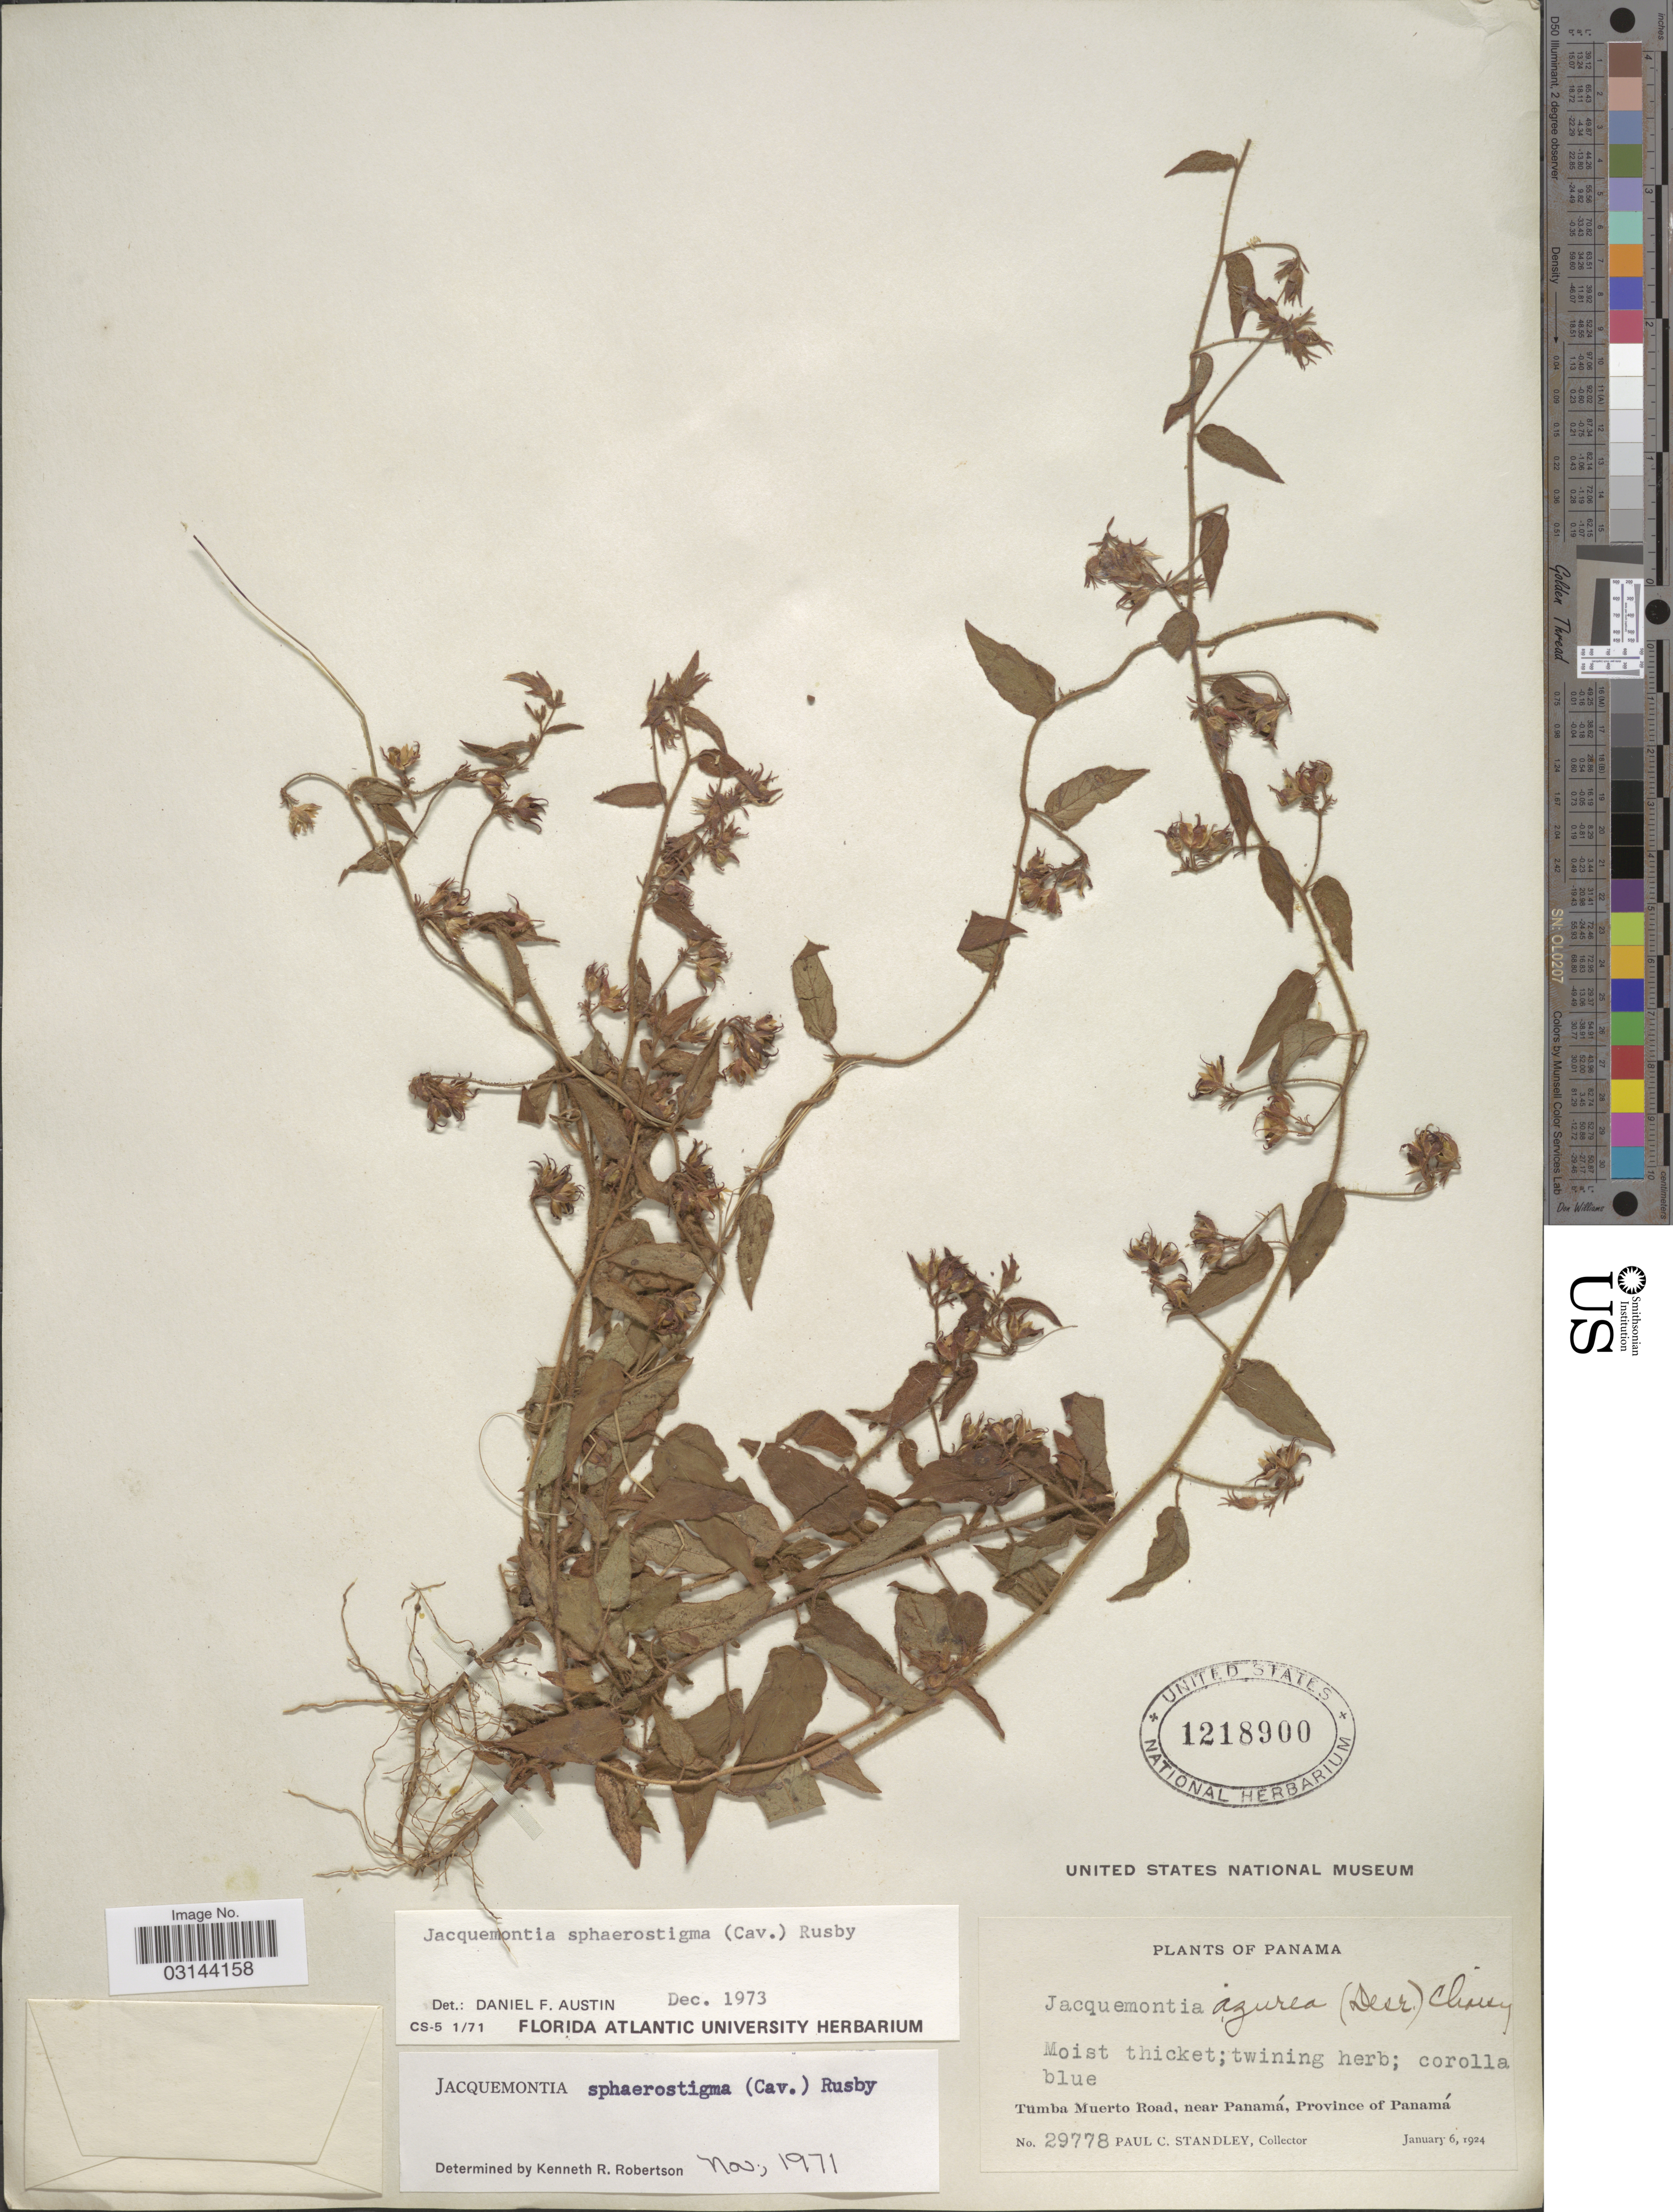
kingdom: Plantae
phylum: Tracheophyta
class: Magnoliopsida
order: Solanales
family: Convolvulaceae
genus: Jacquemontia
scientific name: Jacquemontia sphaerostigma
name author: (Cav.) Rusby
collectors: P. C. Standley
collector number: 29778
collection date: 1924-01-06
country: Panama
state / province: Panamá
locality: Tumba Muerto Road, near Panamá, Province of Panamá.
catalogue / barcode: US 1218900